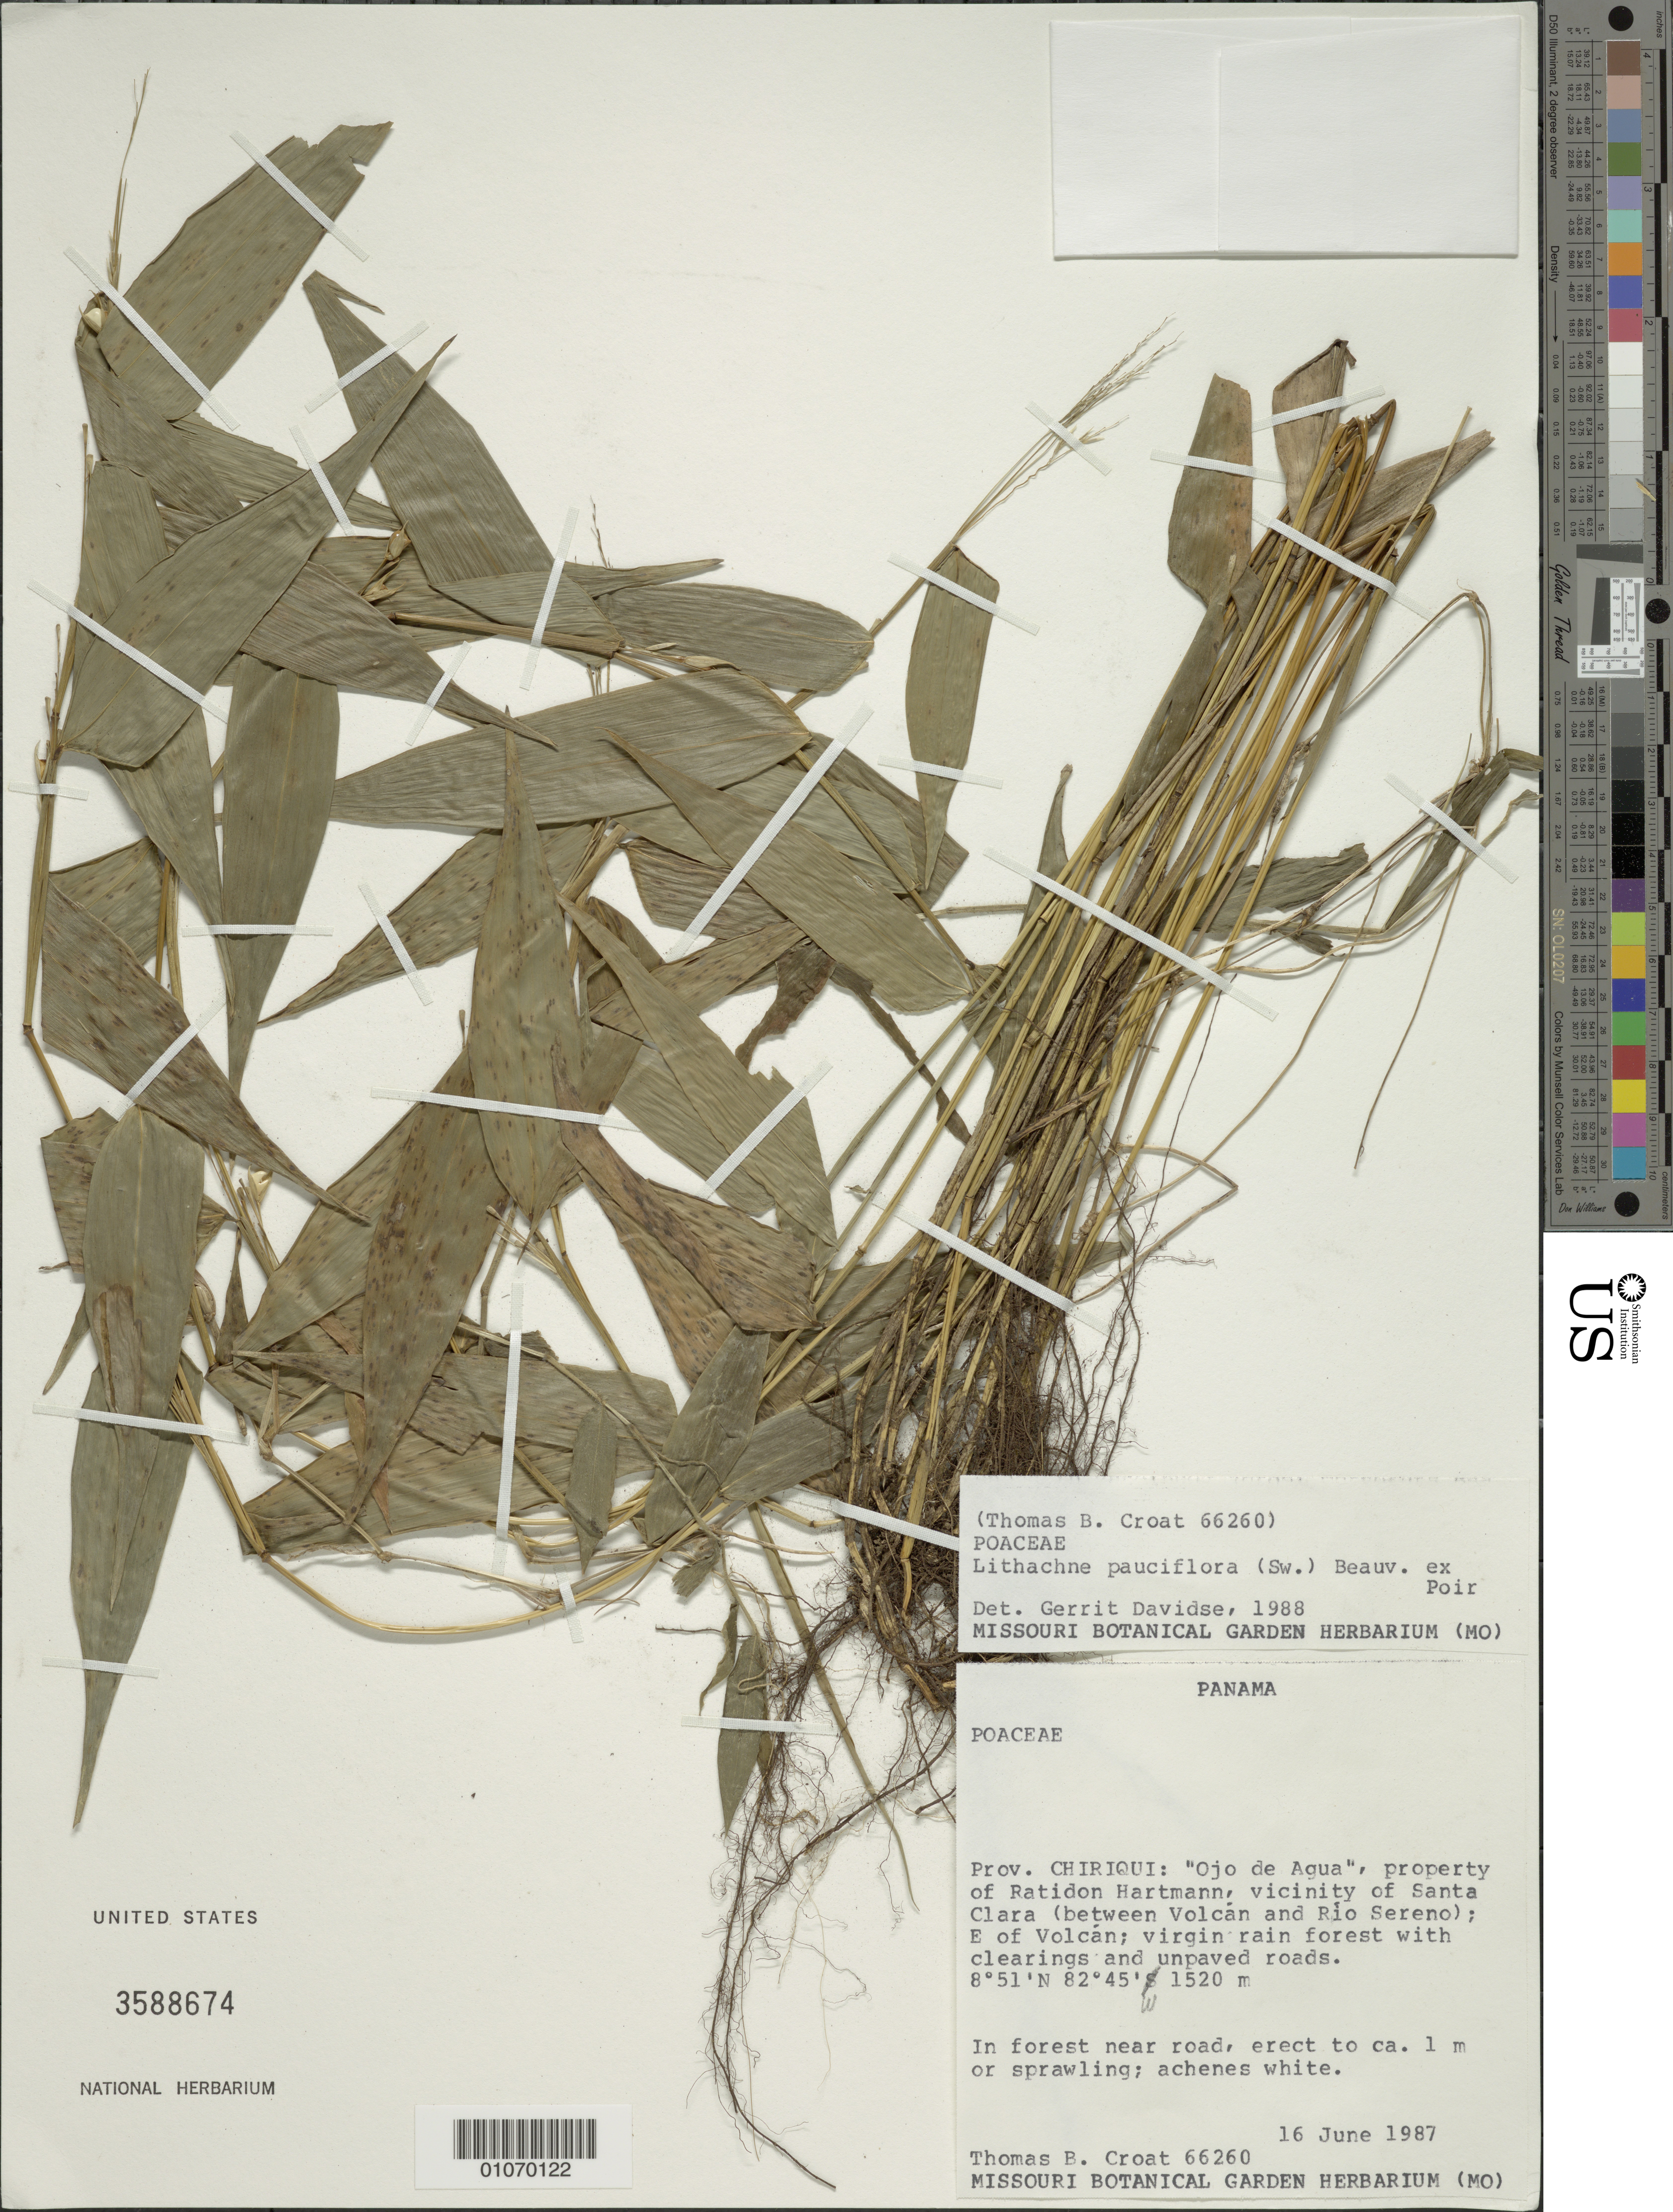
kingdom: Plantae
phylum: Tracheophyta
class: Liliopsida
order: Poales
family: Poaceae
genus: Lithachne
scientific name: Lithachne pauciflora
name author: (Sw.) P. Beauv.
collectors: T. B. Croat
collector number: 66260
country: Panama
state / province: Chiriquí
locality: Ojo de Agua property of Ratidon Hartmann, near Santa Clara, between Volcan and Rio Sereno, E of Volcan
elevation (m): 1520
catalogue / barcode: US 3588674